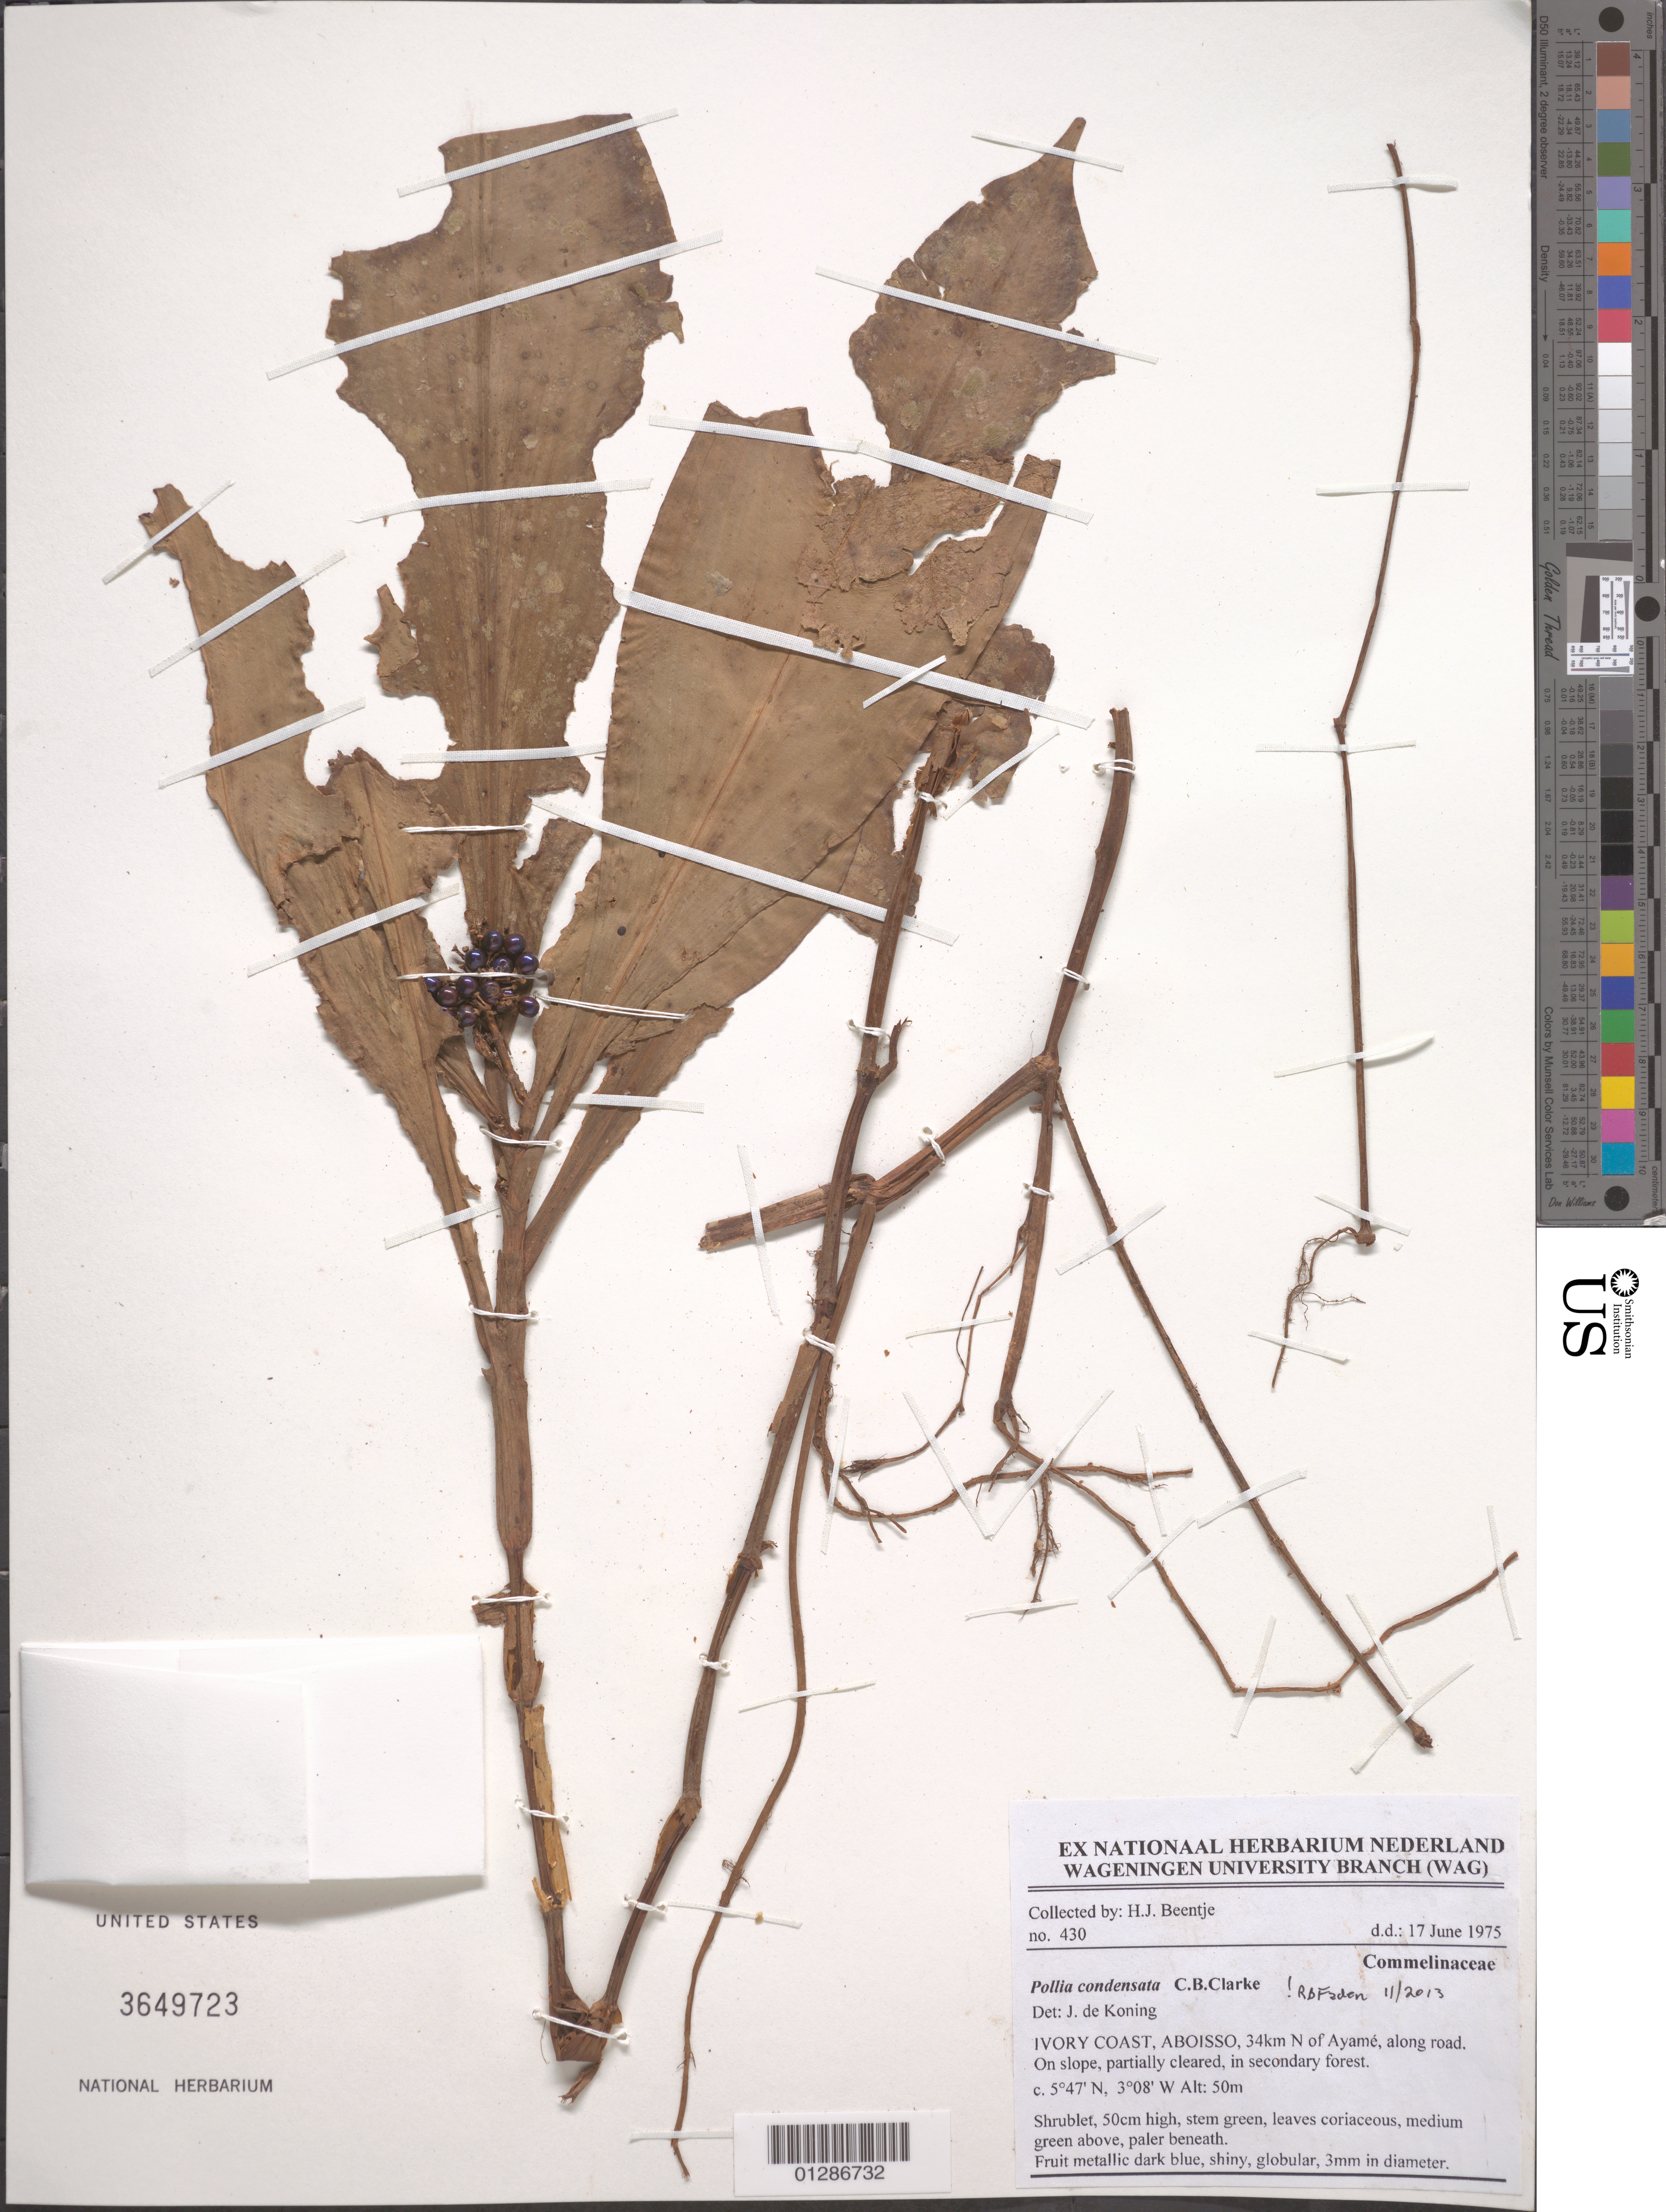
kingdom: Plantae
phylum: Tracheophyta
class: Liliopsida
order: Commelinales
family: Commelinaceae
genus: Pollia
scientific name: Pollia condensata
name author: C.B. Clarke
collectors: H. J. Beentje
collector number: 430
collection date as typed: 17 Jun 1975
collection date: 1975-06-17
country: Ivory Coast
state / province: Comoe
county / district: Aboisso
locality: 34 km N of Ayame, along road.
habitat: Shrublet.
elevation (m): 50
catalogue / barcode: US 3649723